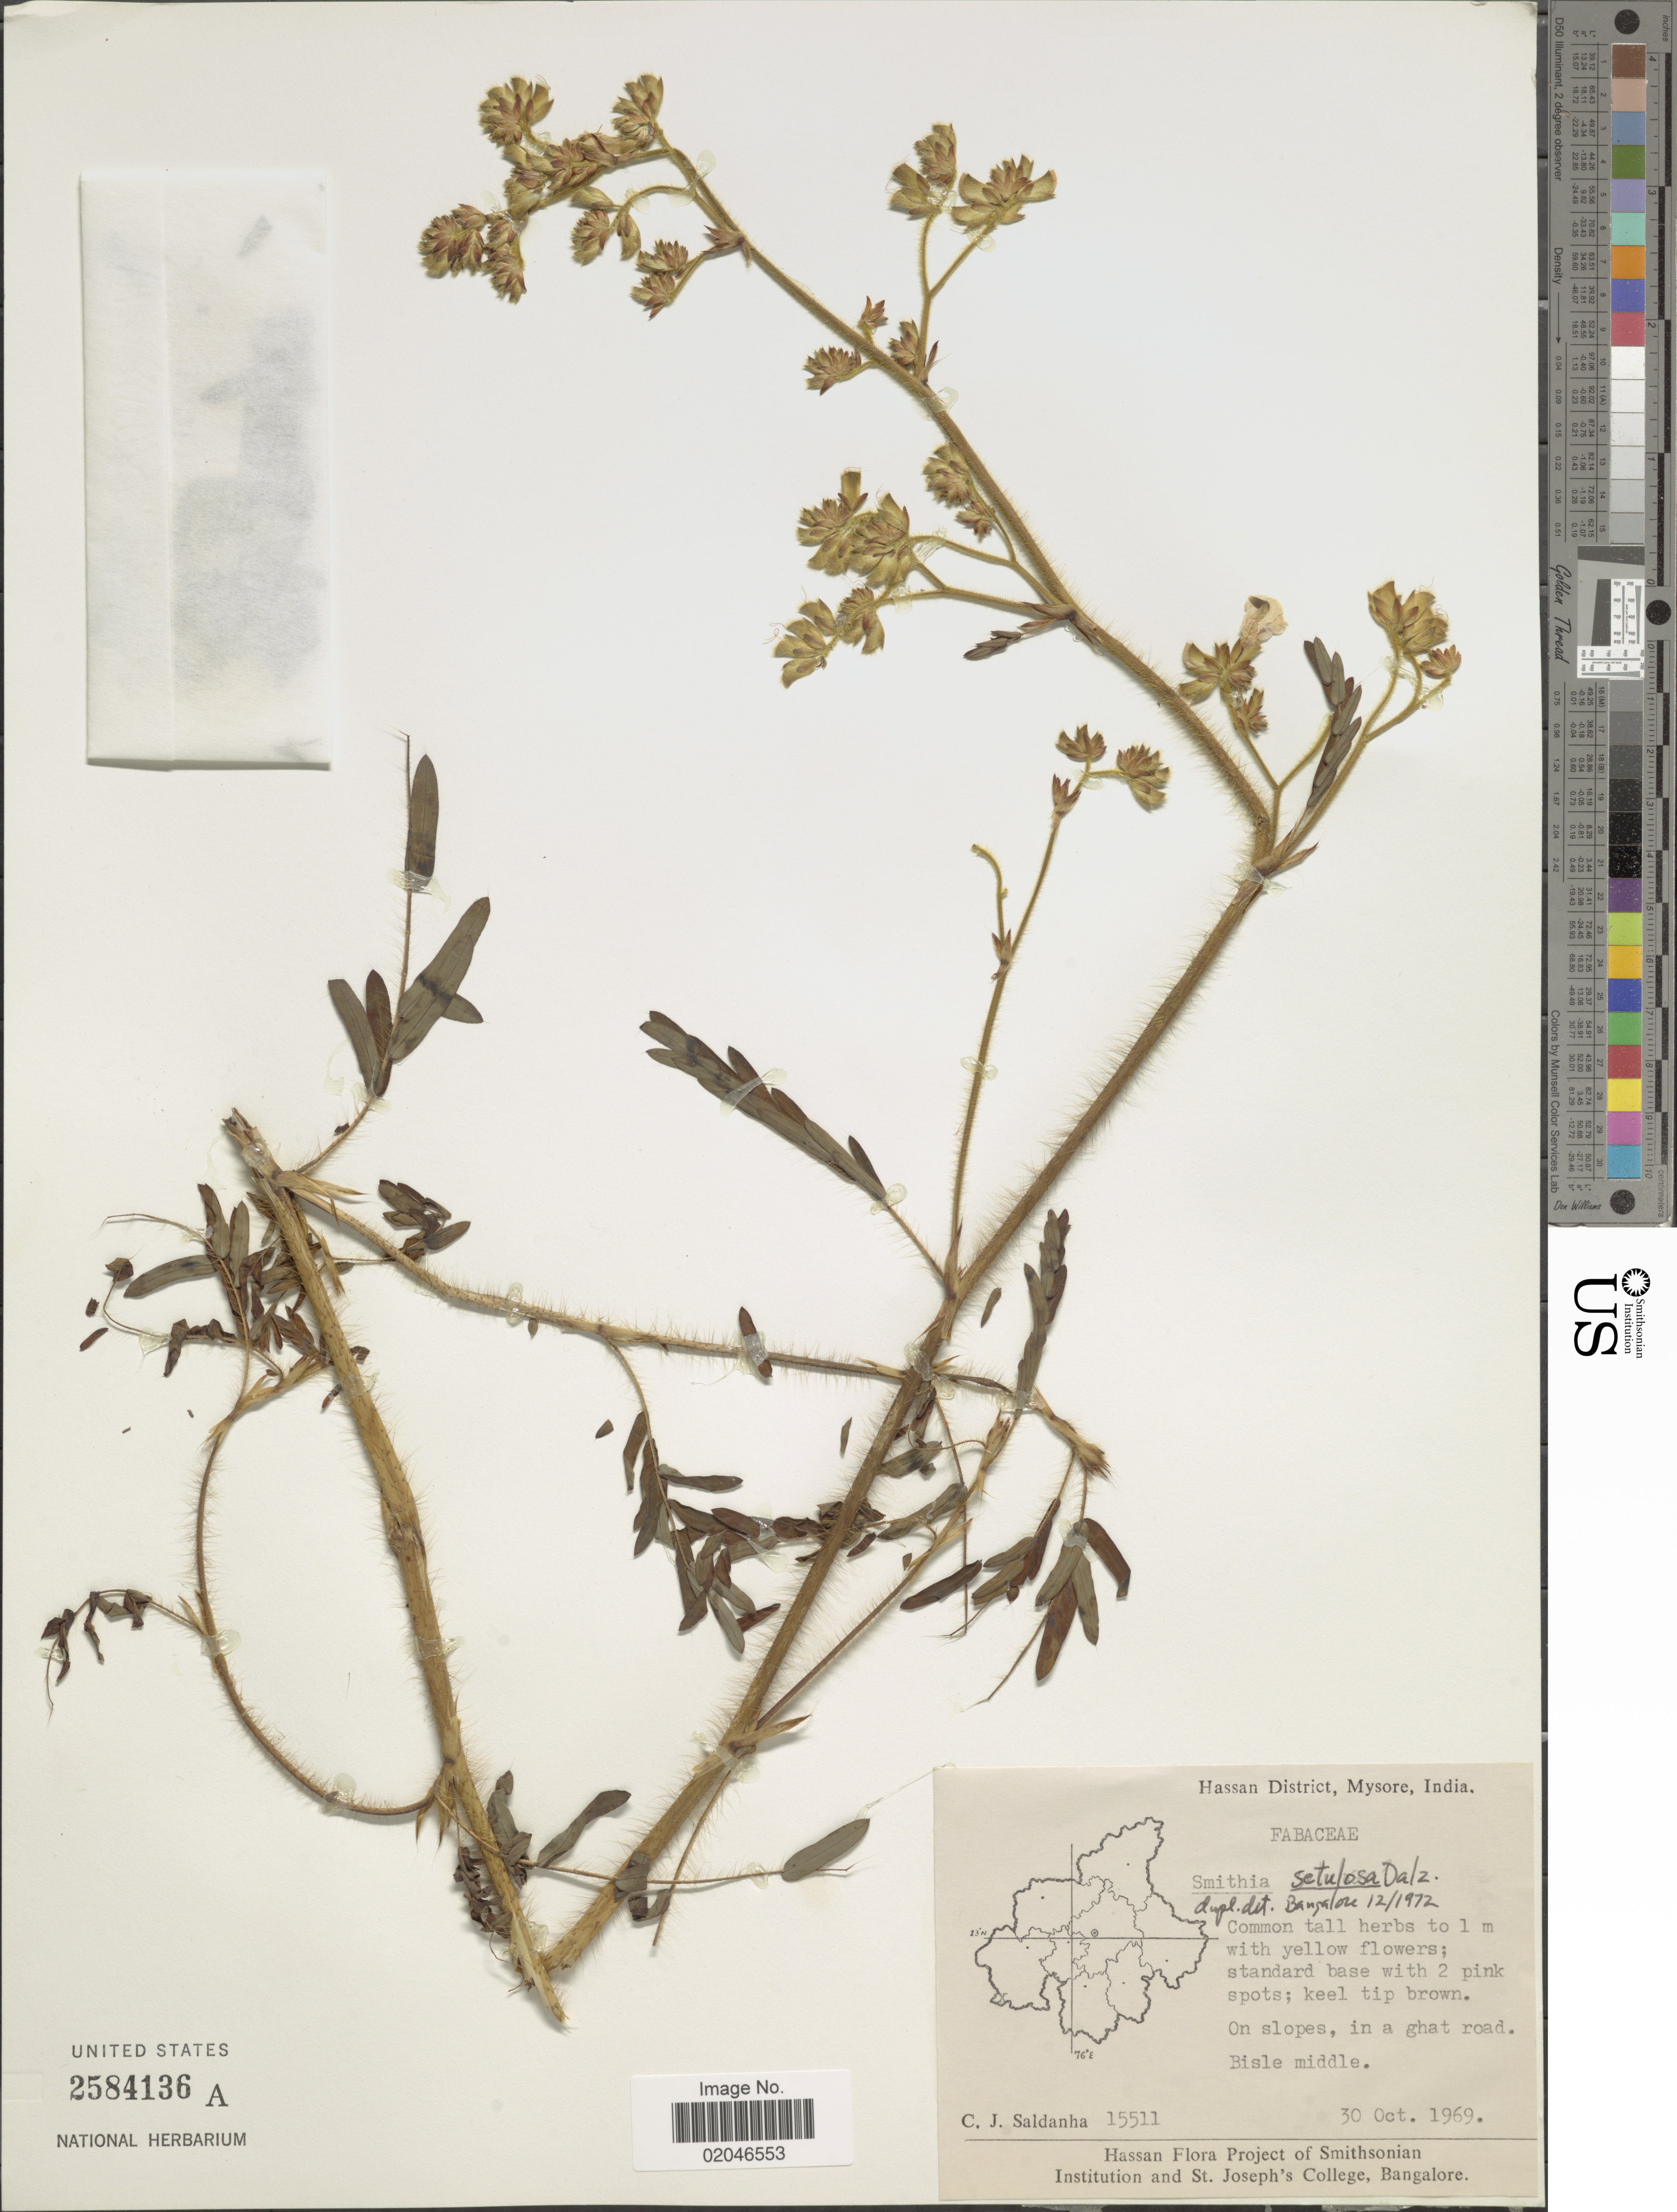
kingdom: Plantae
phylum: Tracheophyta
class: Magnoliopsida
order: Fabales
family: Fabaceae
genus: Smithia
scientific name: Smithia setulosa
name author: Dalzell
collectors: C. J. Saldanha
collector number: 15511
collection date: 1969-10-30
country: India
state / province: Karnataka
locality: Hassan District, Mysore, On slopes, in a ghat road. Bisle middle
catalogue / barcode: US 2584136A